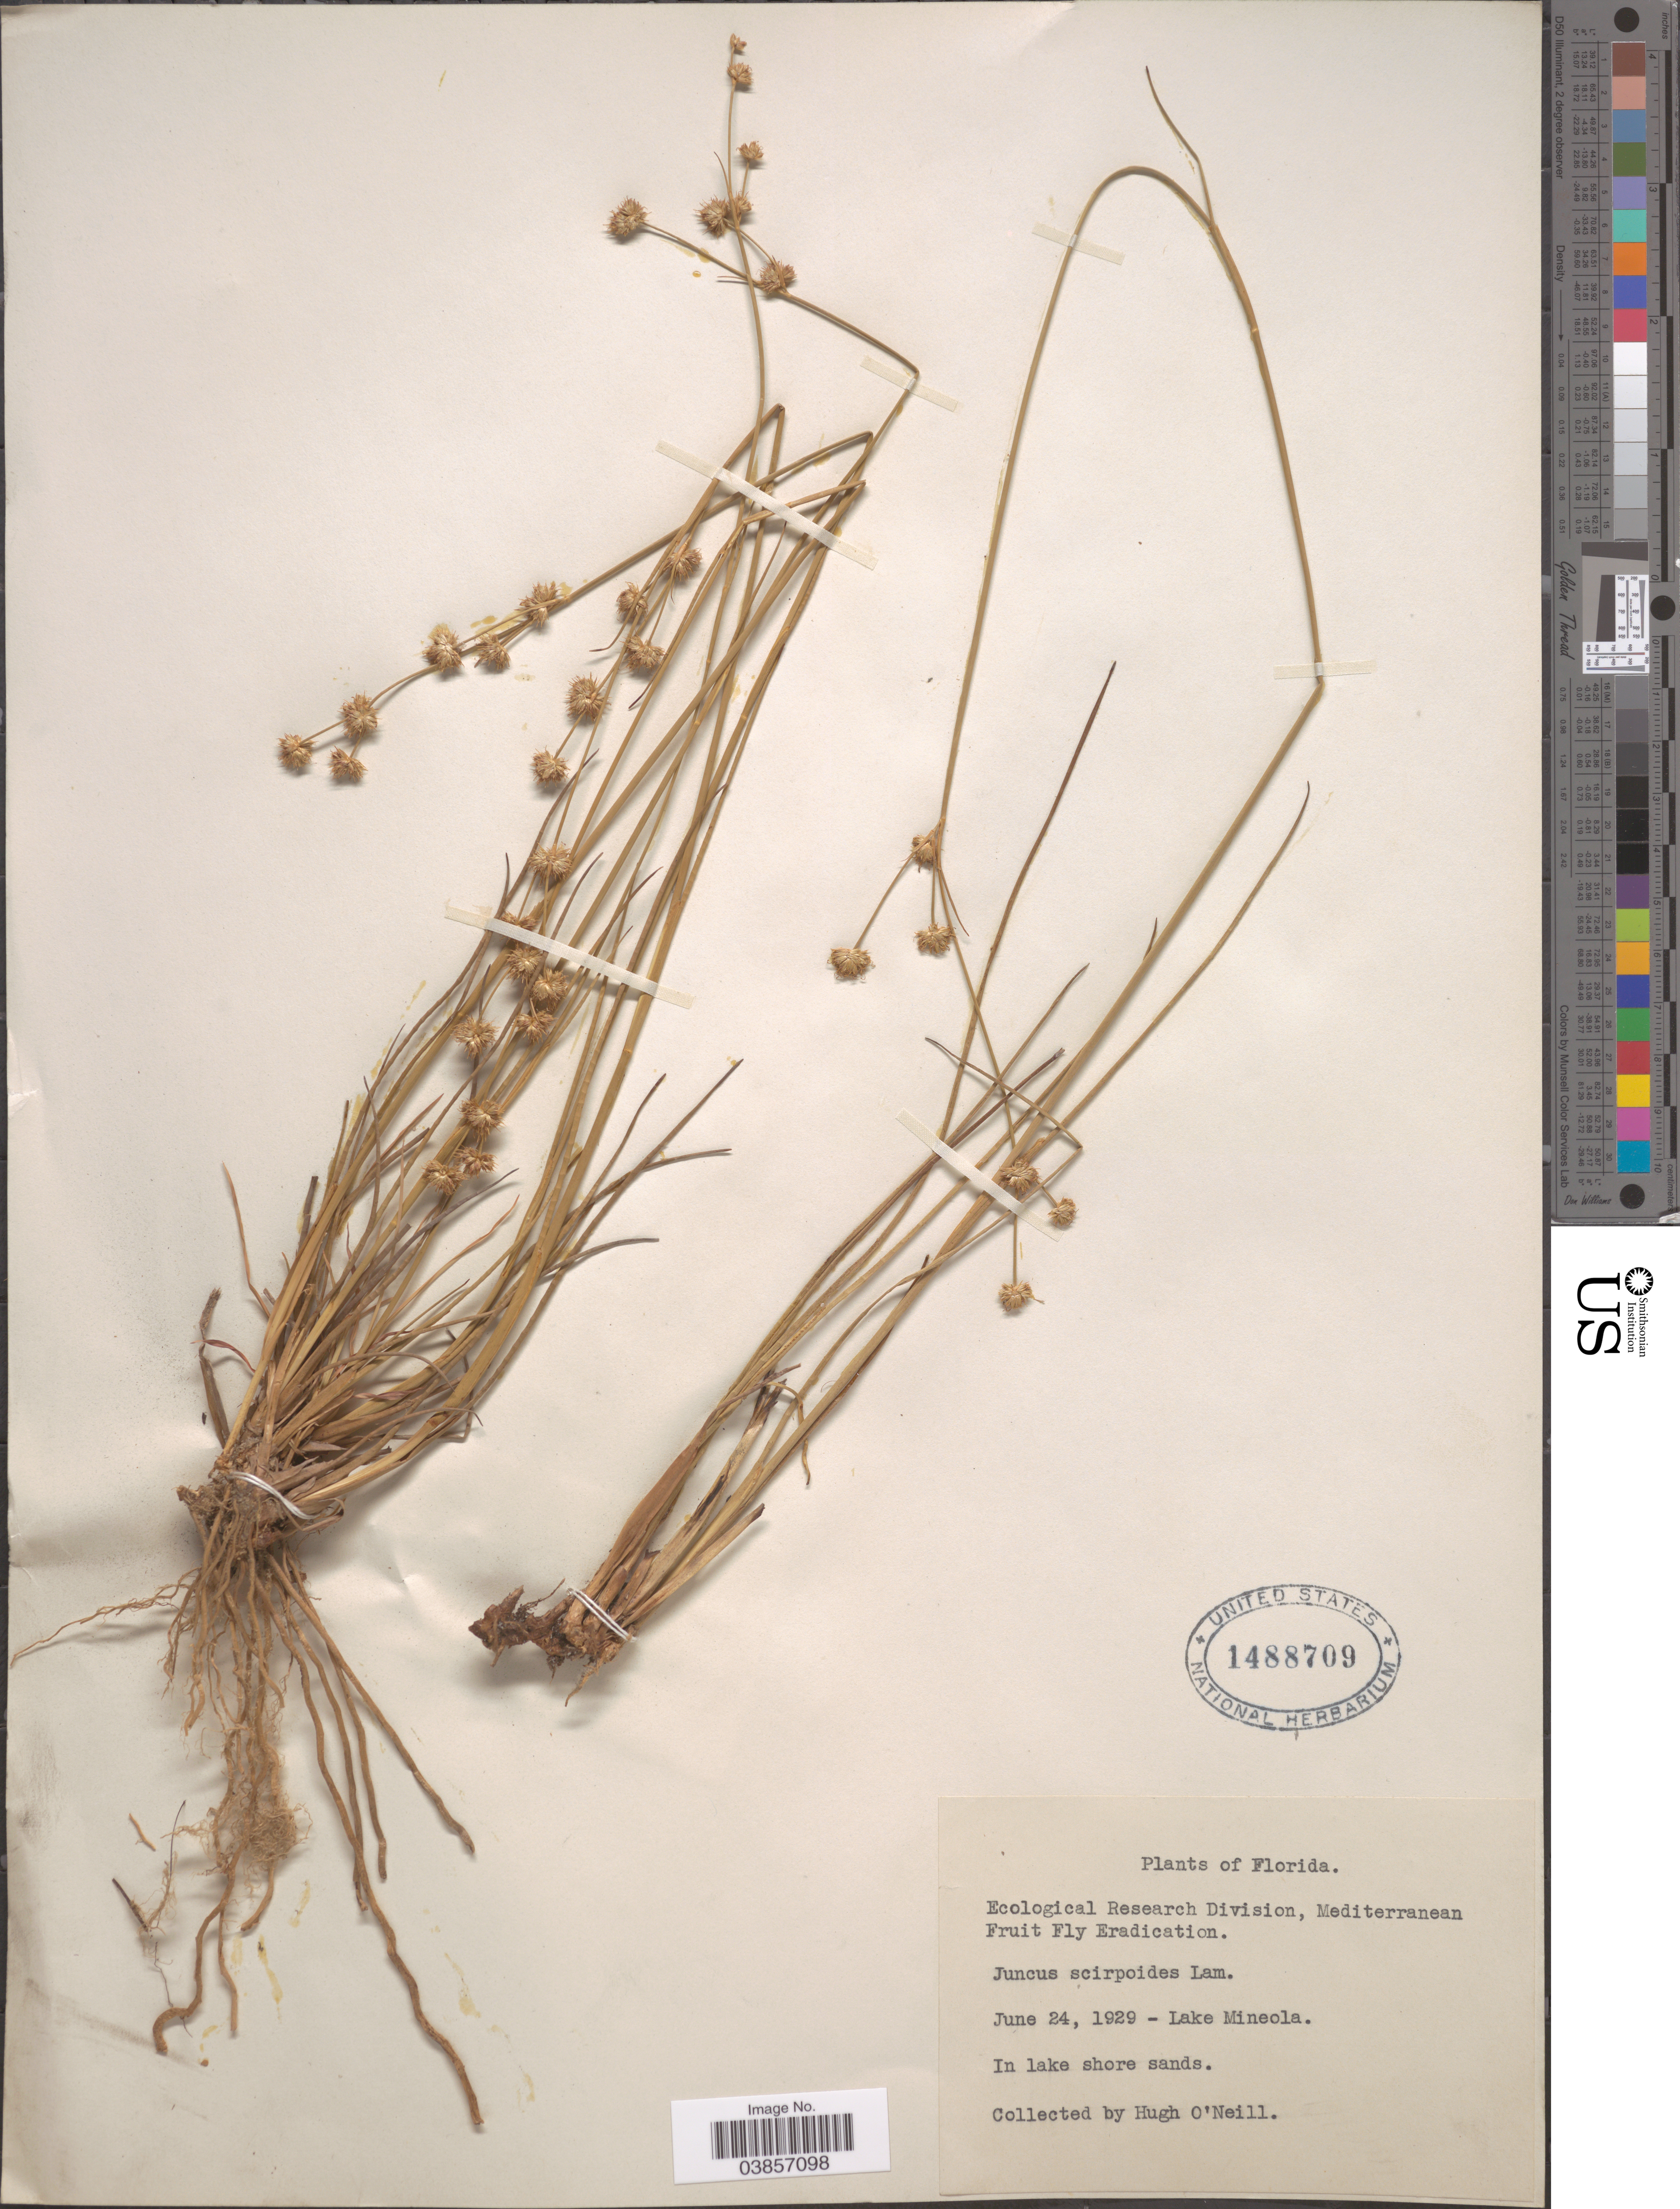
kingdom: Plantae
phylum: Tracheophyta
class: Liliopsida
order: Poales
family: Juncaceae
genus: Juncus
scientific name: Juncus scirpoides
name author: Lam.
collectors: H. O'Neill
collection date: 1929-06-24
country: United States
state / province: Florida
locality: Lake Mineola.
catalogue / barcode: US 1488709